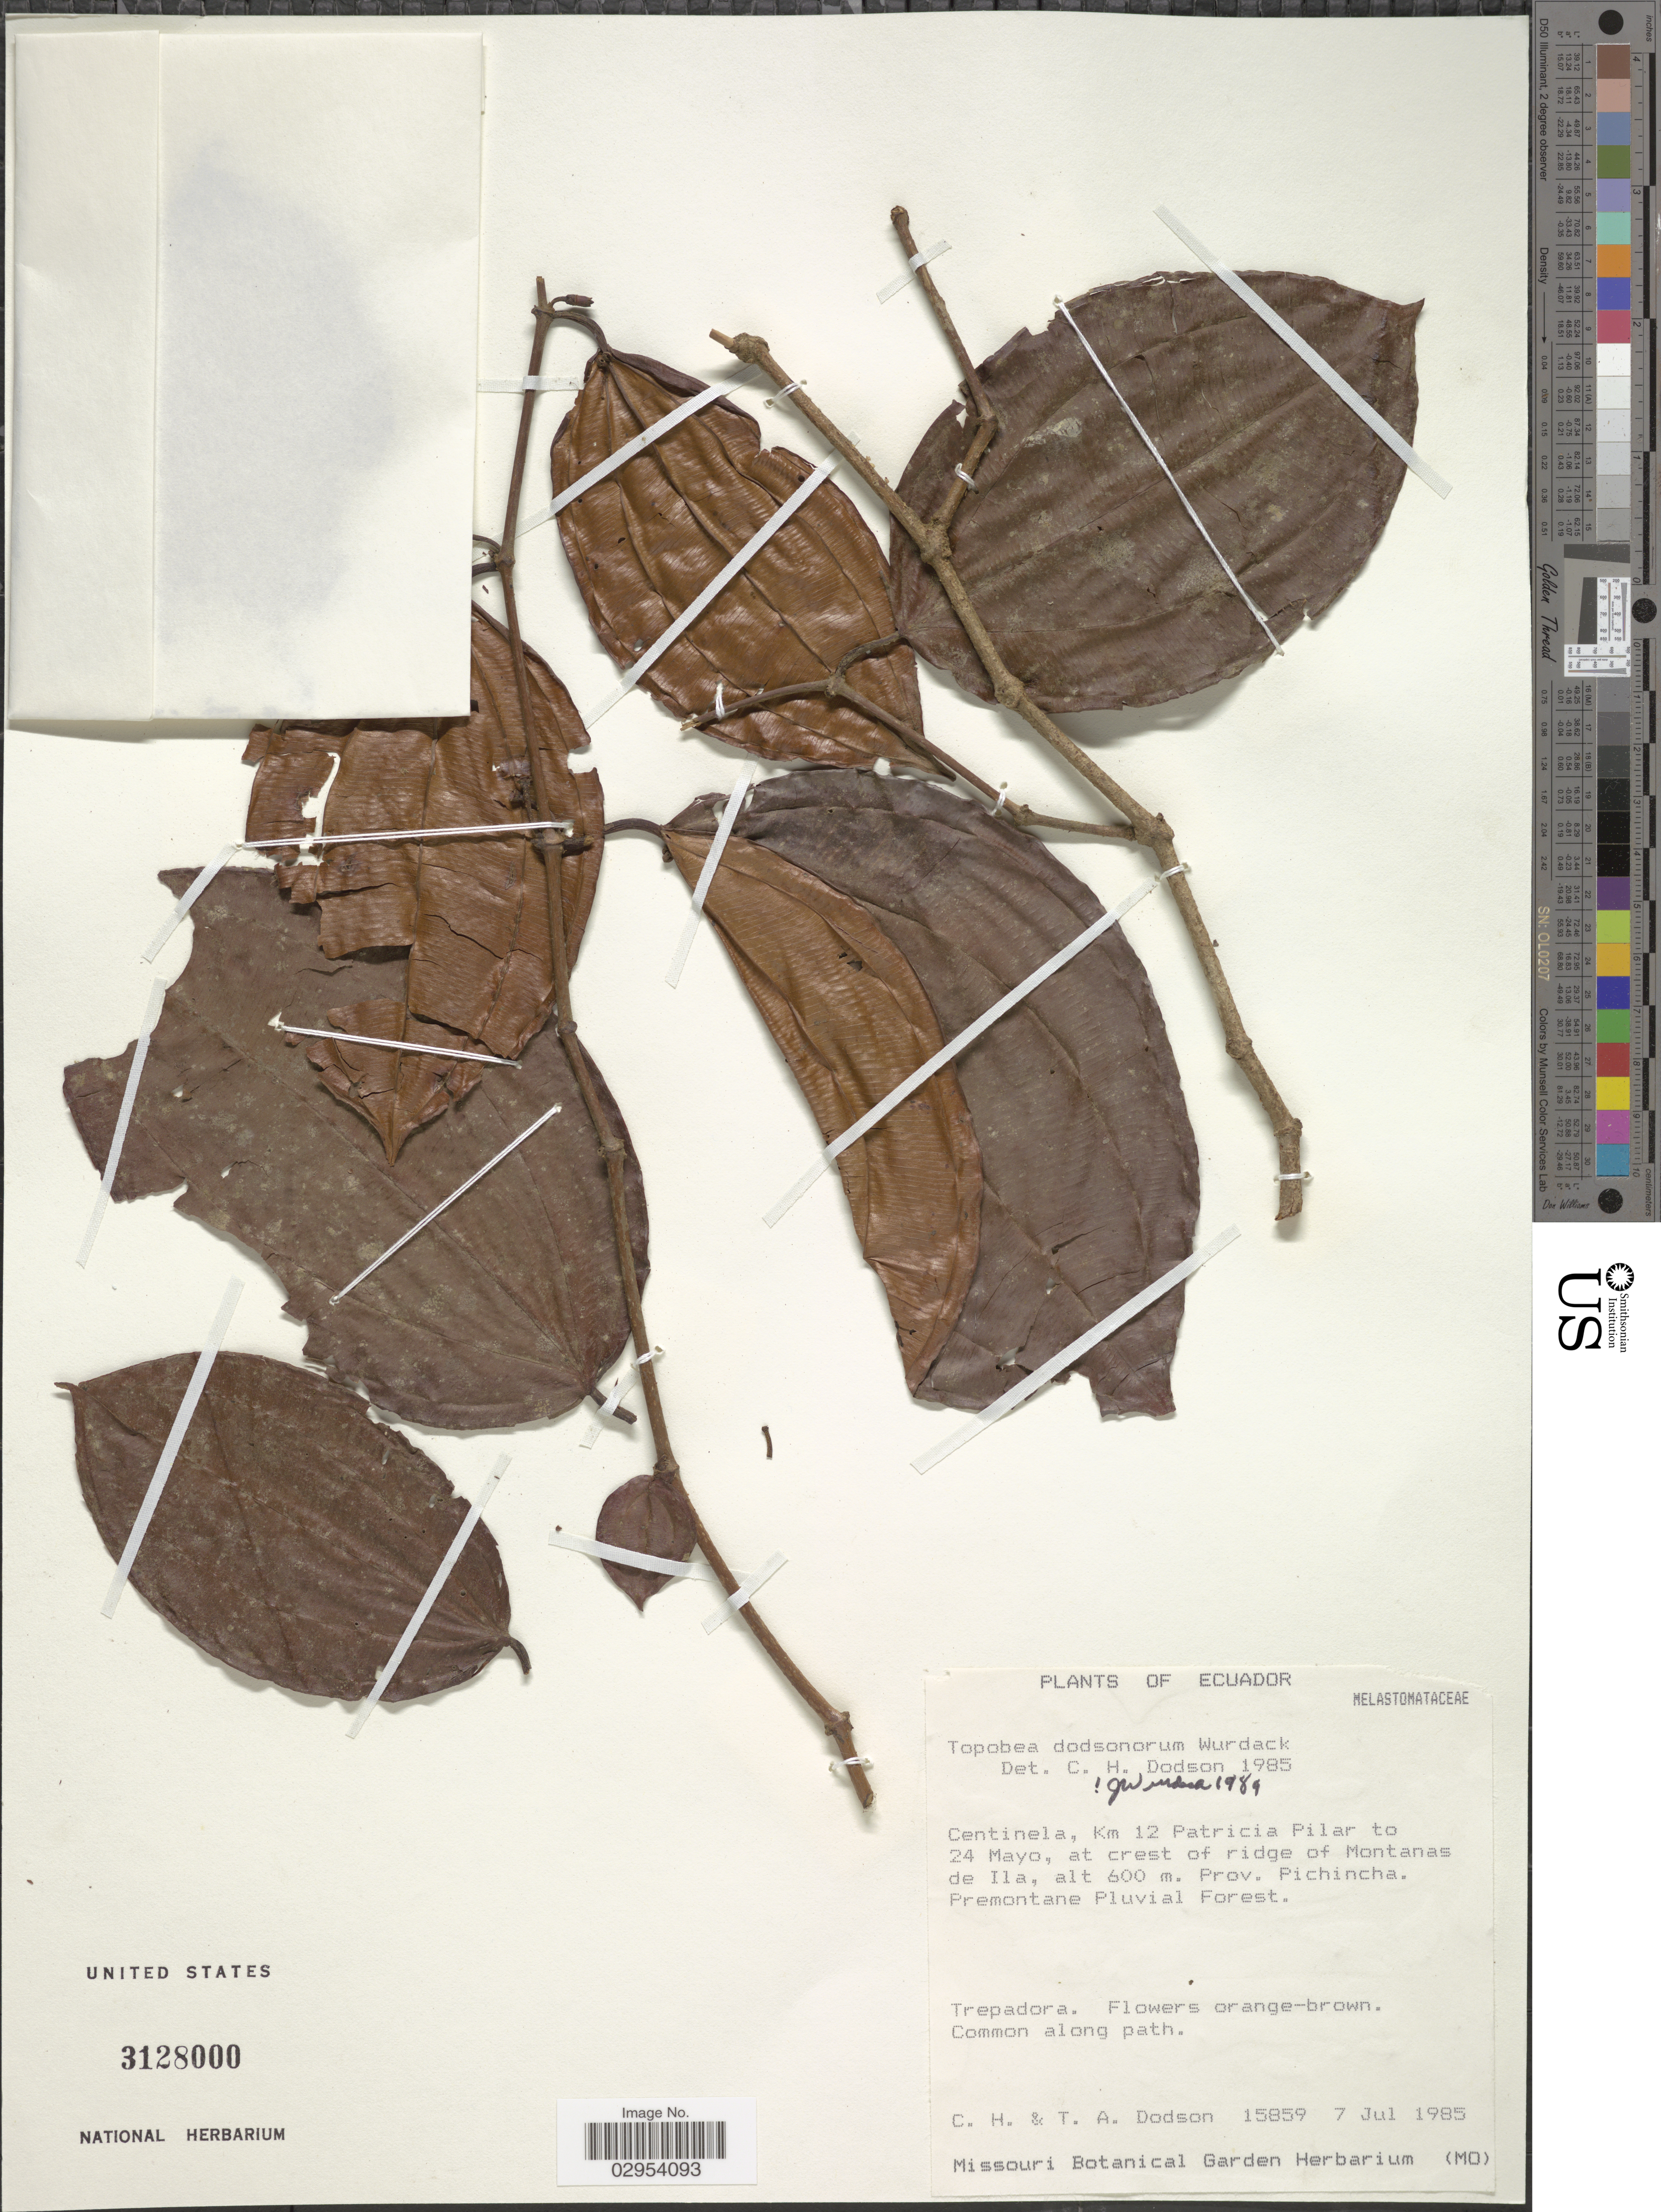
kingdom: Plantae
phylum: Tracheophyta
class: Magnoliopsida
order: Myrtales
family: Melastomataceae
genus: Topobea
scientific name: Topobea dodsonorum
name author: Wurdack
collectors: C. H. Dodson & T. A. Dodson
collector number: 15859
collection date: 1985-07-07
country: Ecuador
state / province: Pichincha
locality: Centinela, Km 12 Patricia Pilar to 24 Mayo, crest of ridge of Montanas de Ila.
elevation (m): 600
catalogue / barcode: US 3128000